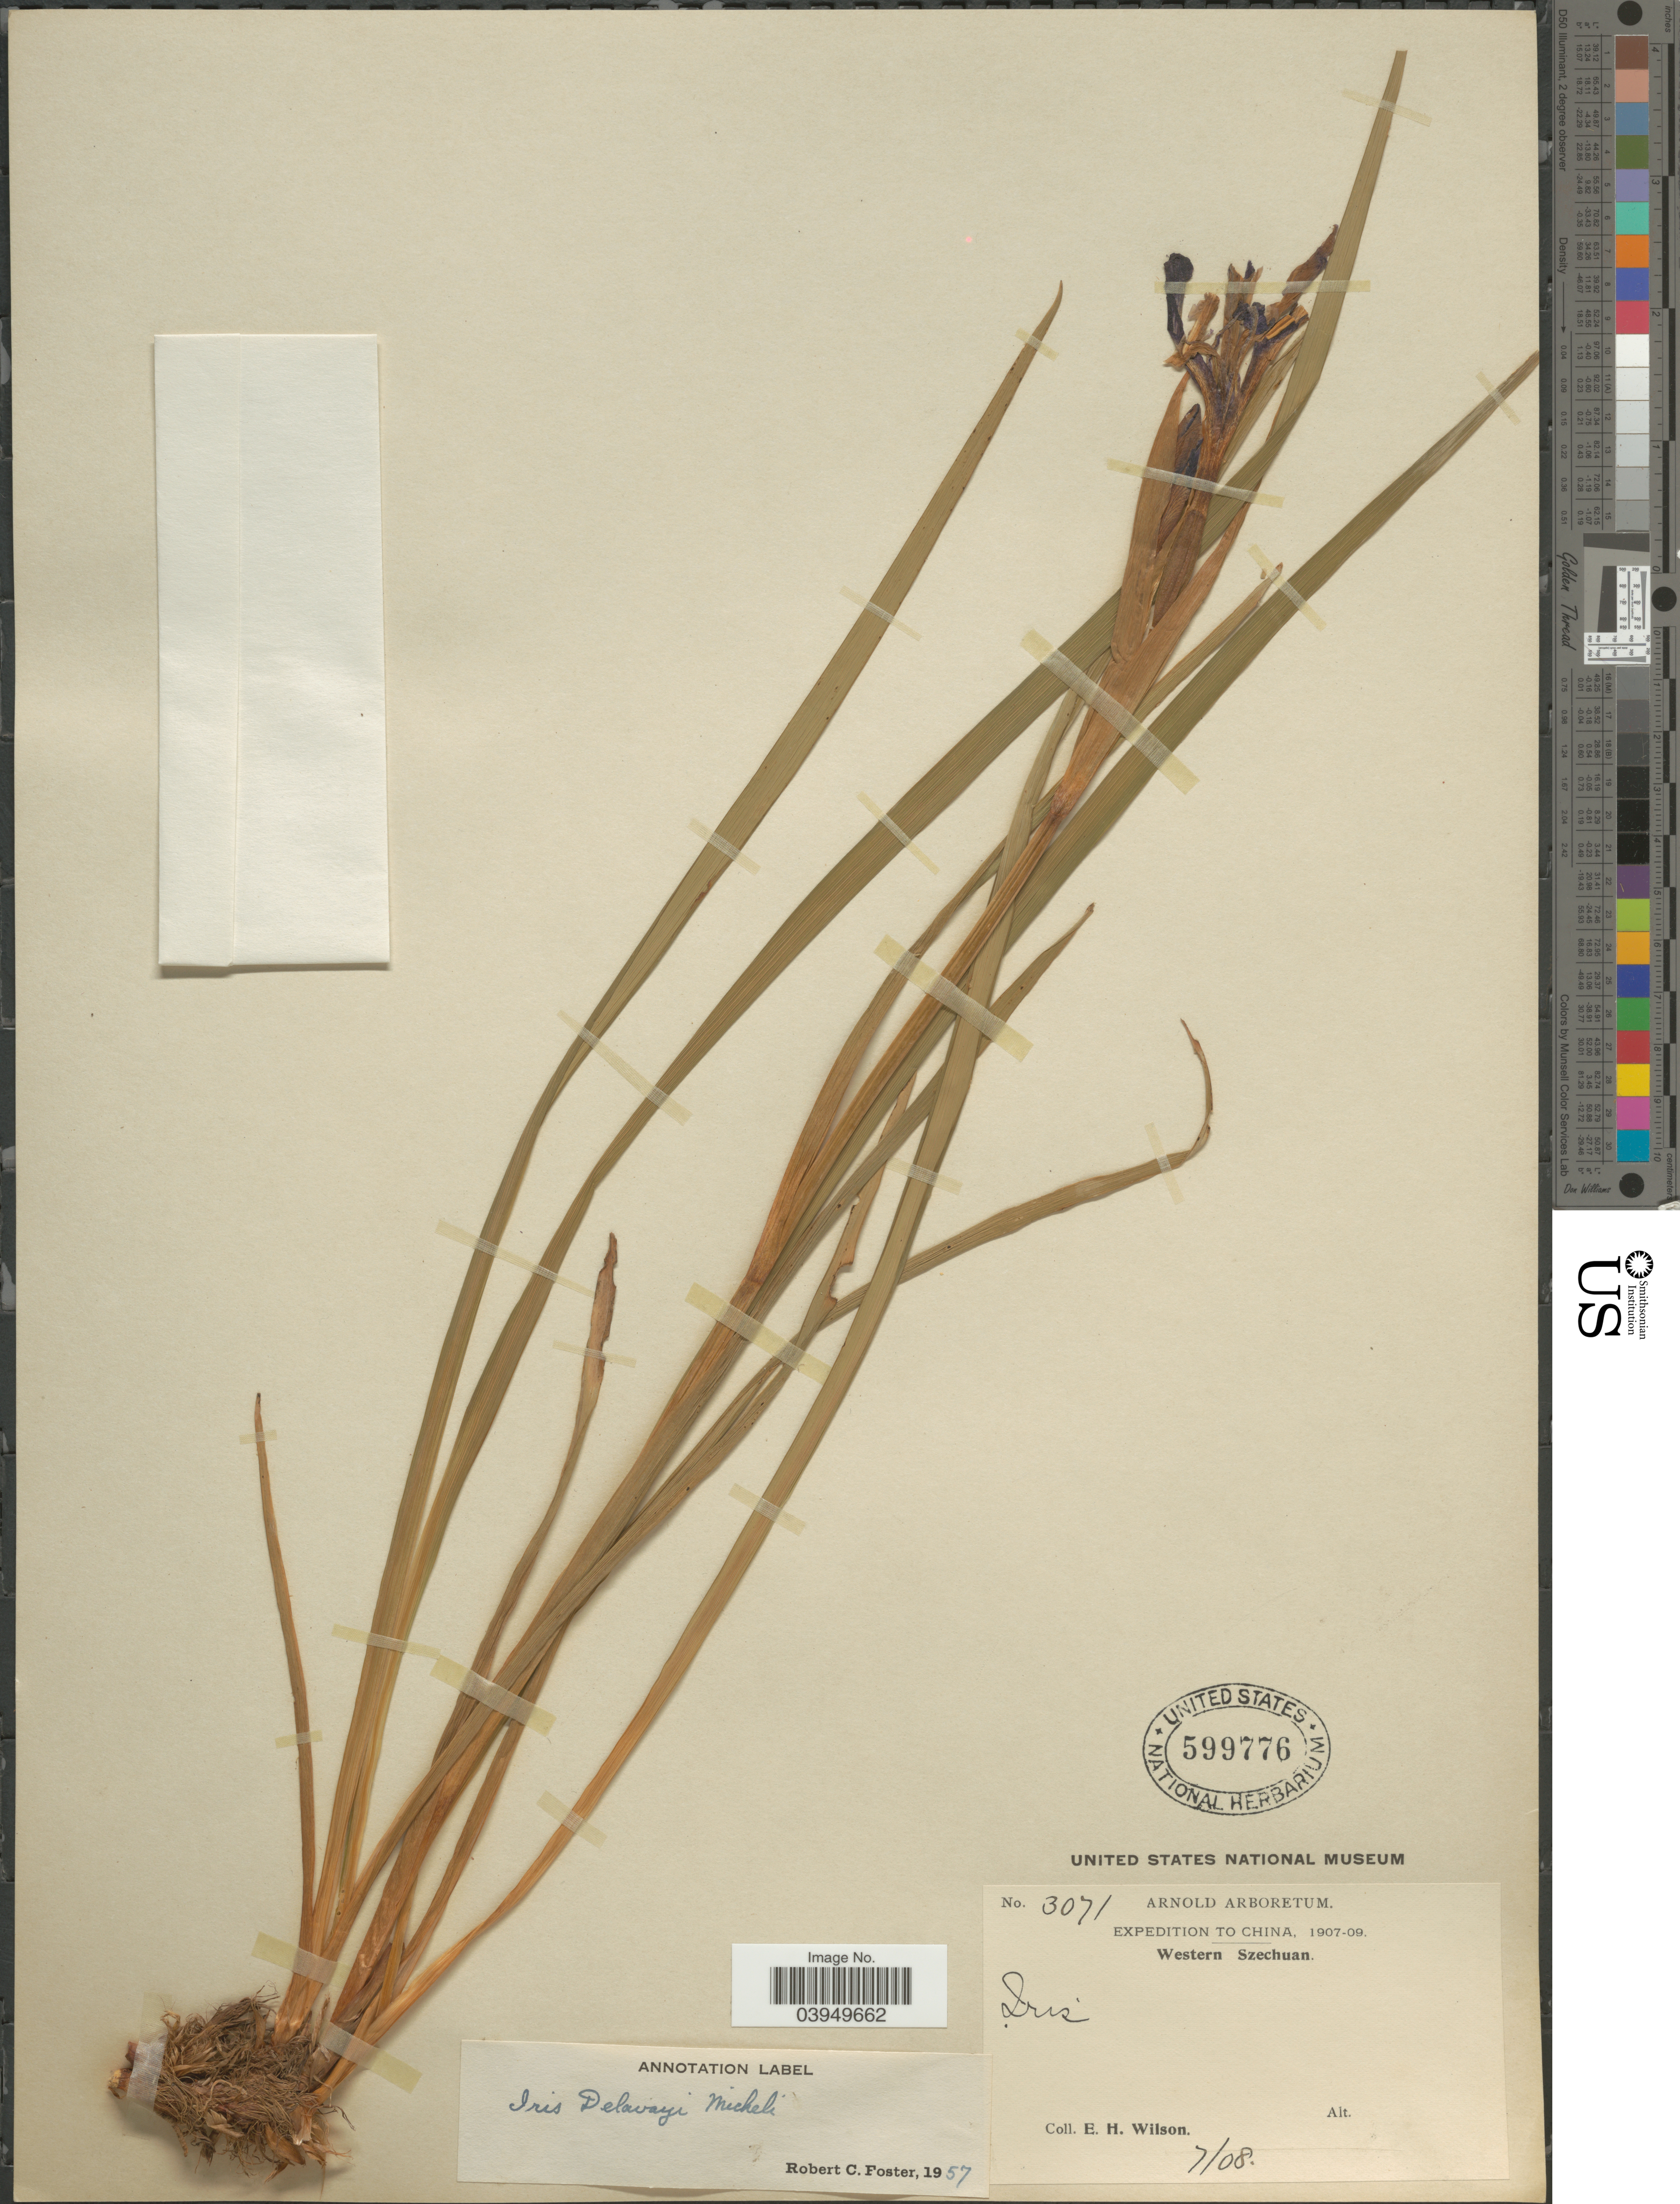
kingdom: Plantae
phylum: Tracheophyta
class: Liliopsida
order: Asparagales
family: Iridaceae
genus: Iris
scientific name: Iris delavayi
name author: Micheli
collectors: E. Wilson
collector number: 3071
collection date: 1908-07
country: China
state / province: Sichuan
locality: Western Szechuan.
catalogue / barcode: US 599776